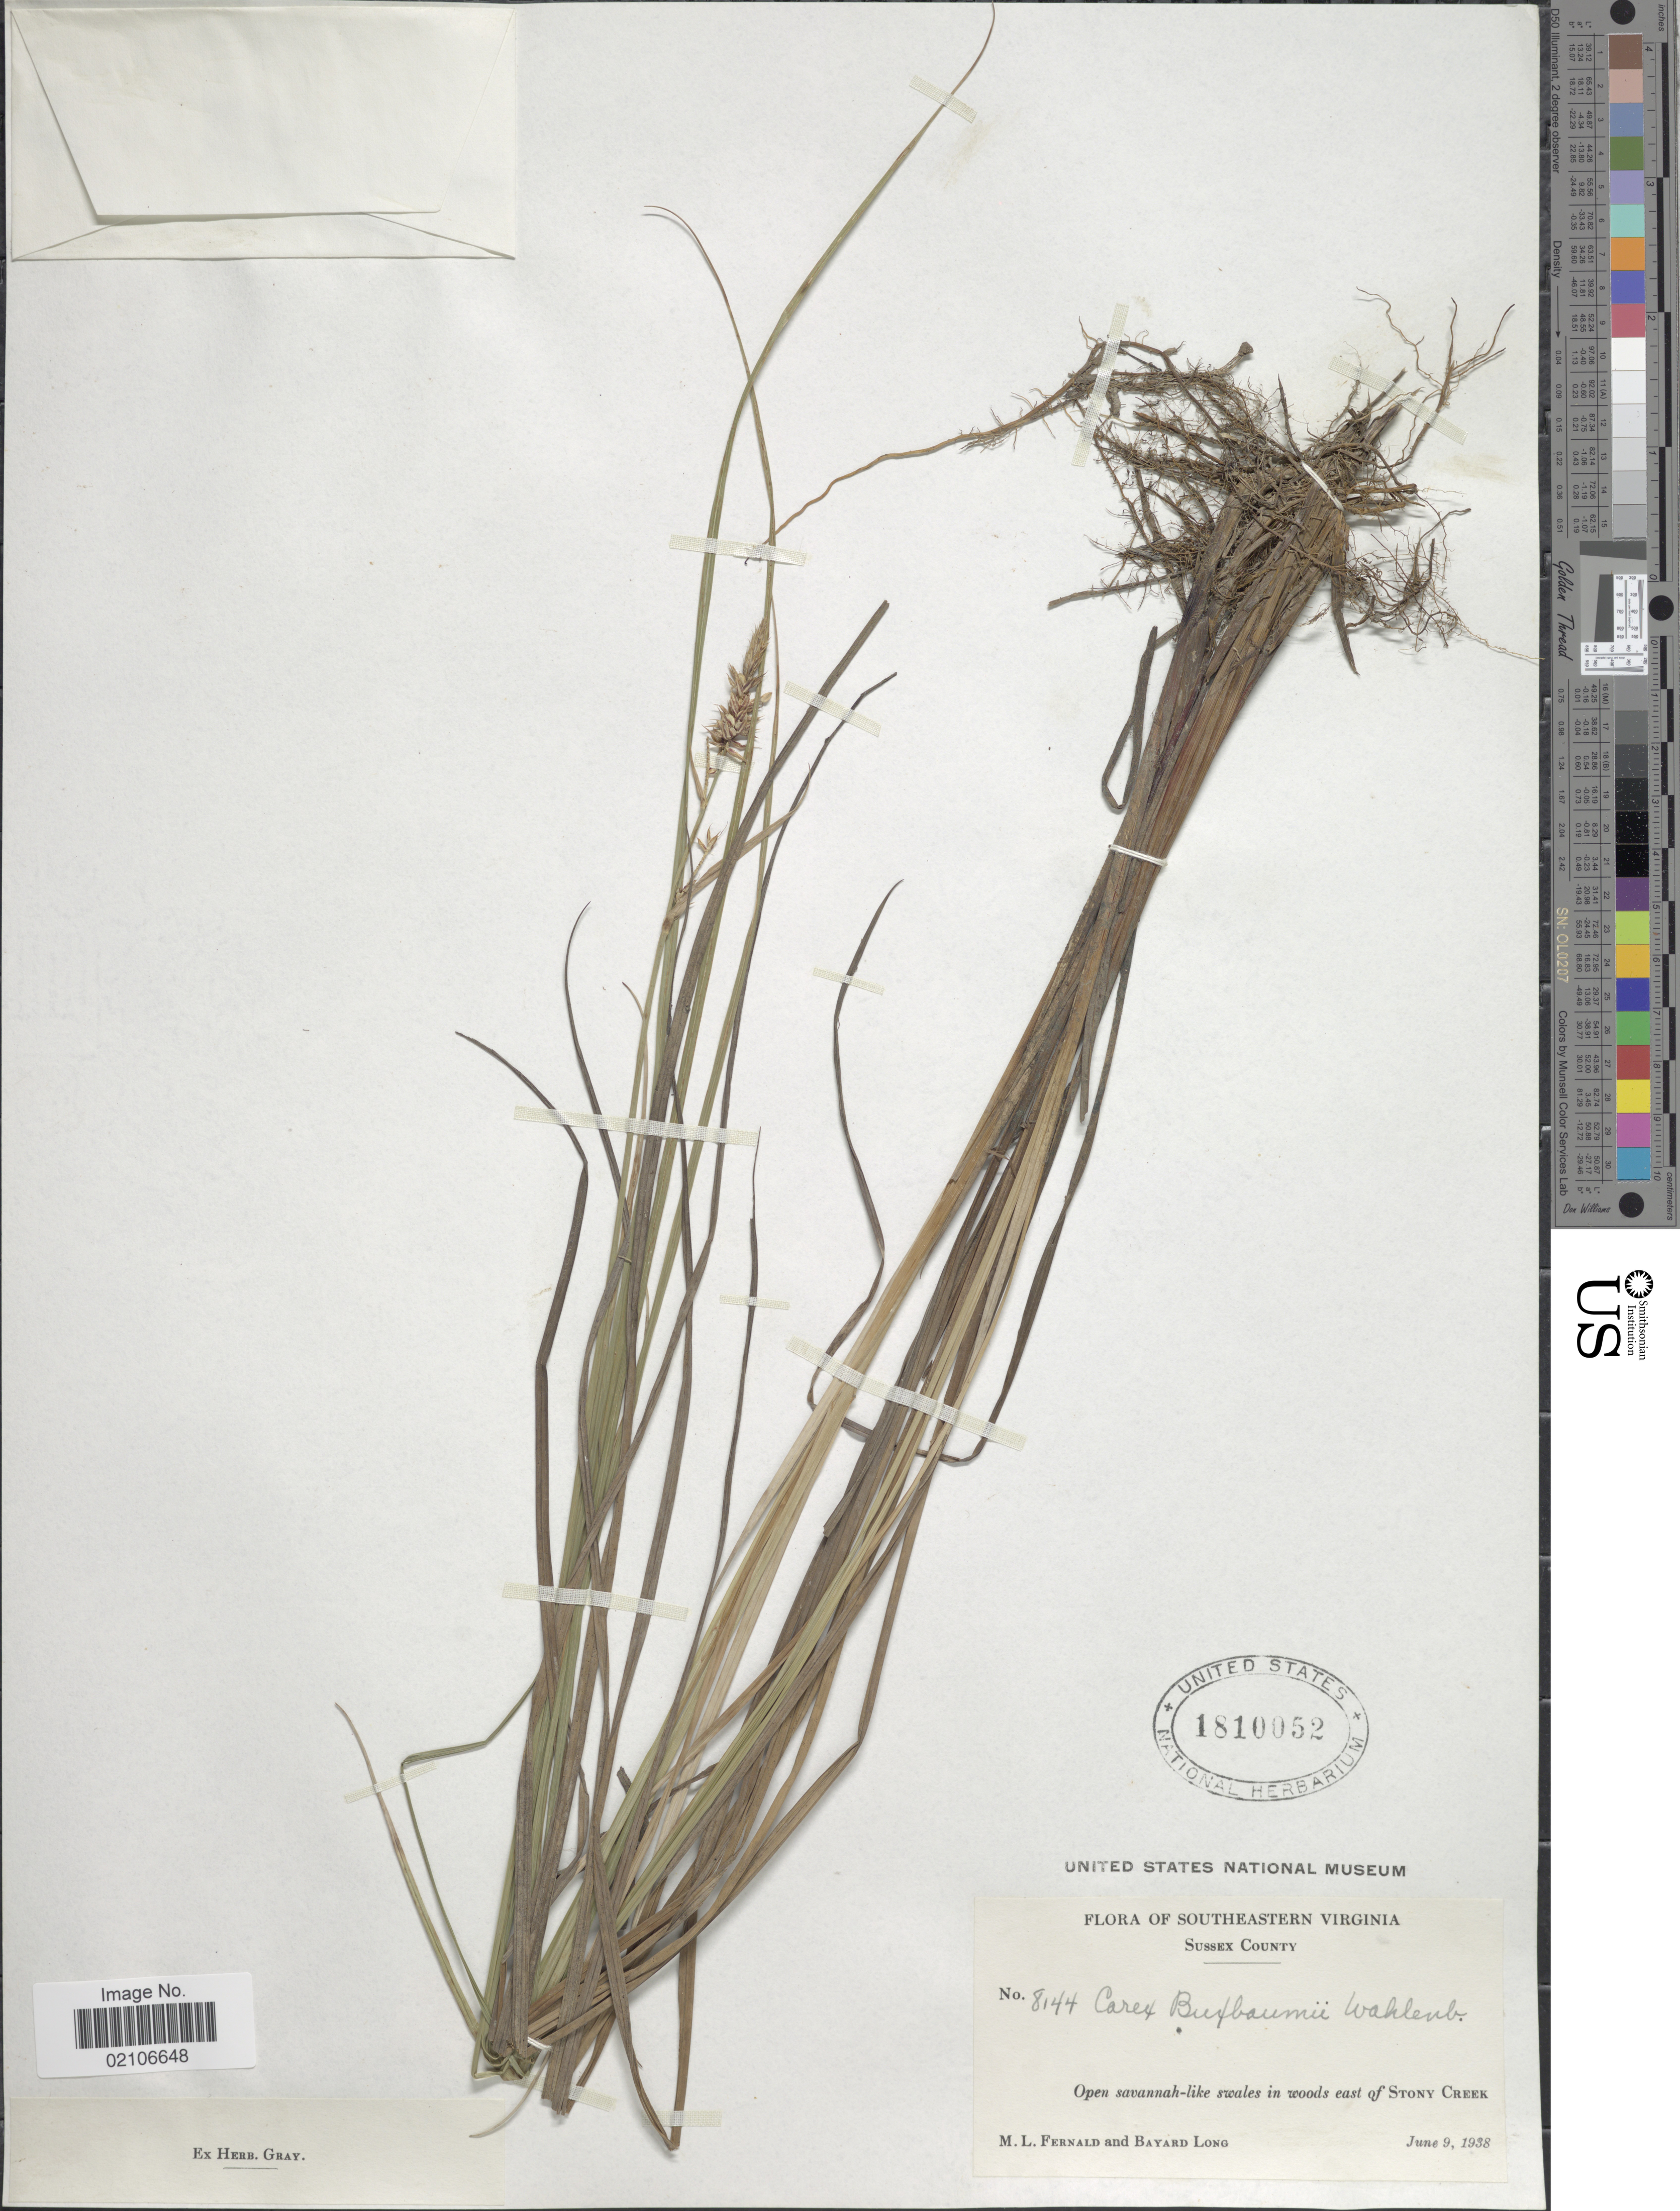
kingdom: Plantae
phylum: Tracheophyta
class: Liliopsida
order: Poales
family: Cyperaceae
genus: Carex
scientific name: Carex buxbaumii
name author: Wahlenb.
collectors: M. L. Fernald & B. Long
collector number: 8144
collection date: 1938-06-09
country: United States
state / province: Virginia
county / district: Sussex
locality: Southeastern Virginia, Sussex County, Open savannah-like swales in wooods east of Stony Creek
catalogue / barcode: US 1810052